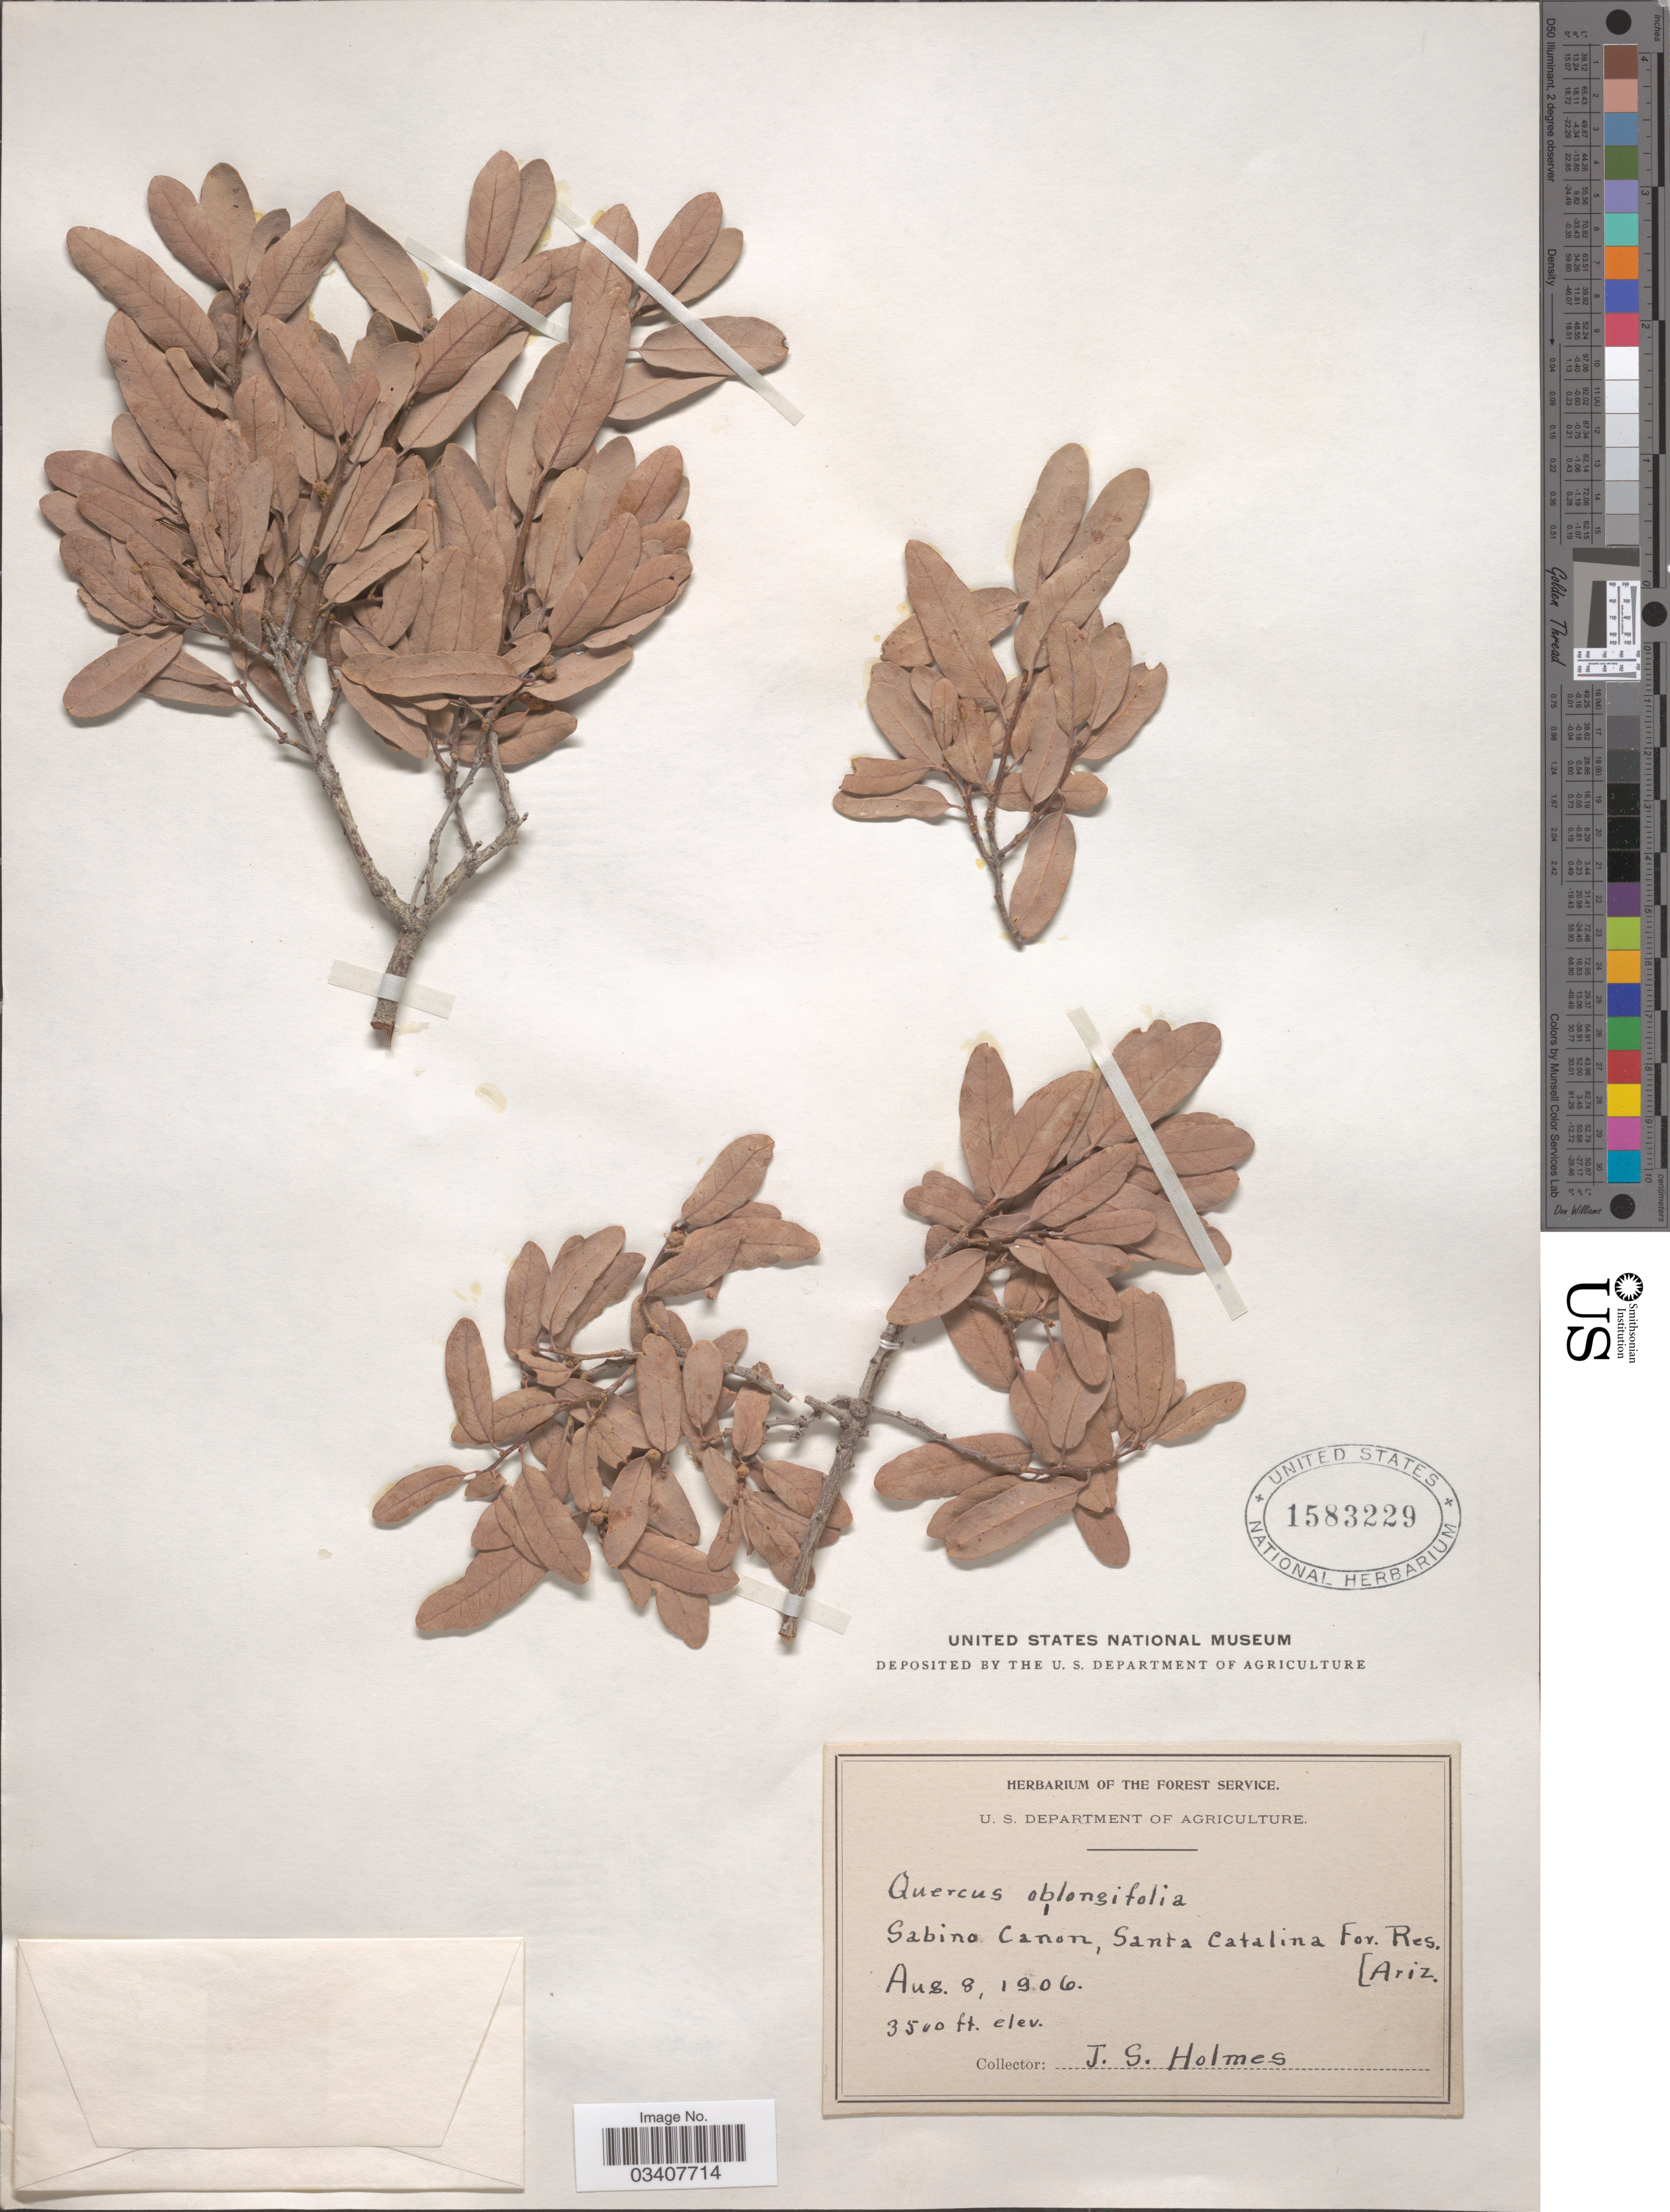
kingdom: Plantae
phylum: Tracheophyta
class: Magnoliopsida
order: Fagales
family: Fagaceae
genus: Quercus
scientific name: Quercus oblongifolia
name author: Torr.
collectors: J. Holmes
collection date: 1906-08-08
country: United States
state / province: Arizona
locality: Sabino Canon, Santa Catalina For. Res.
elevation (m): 1067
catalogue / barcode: US 1583229